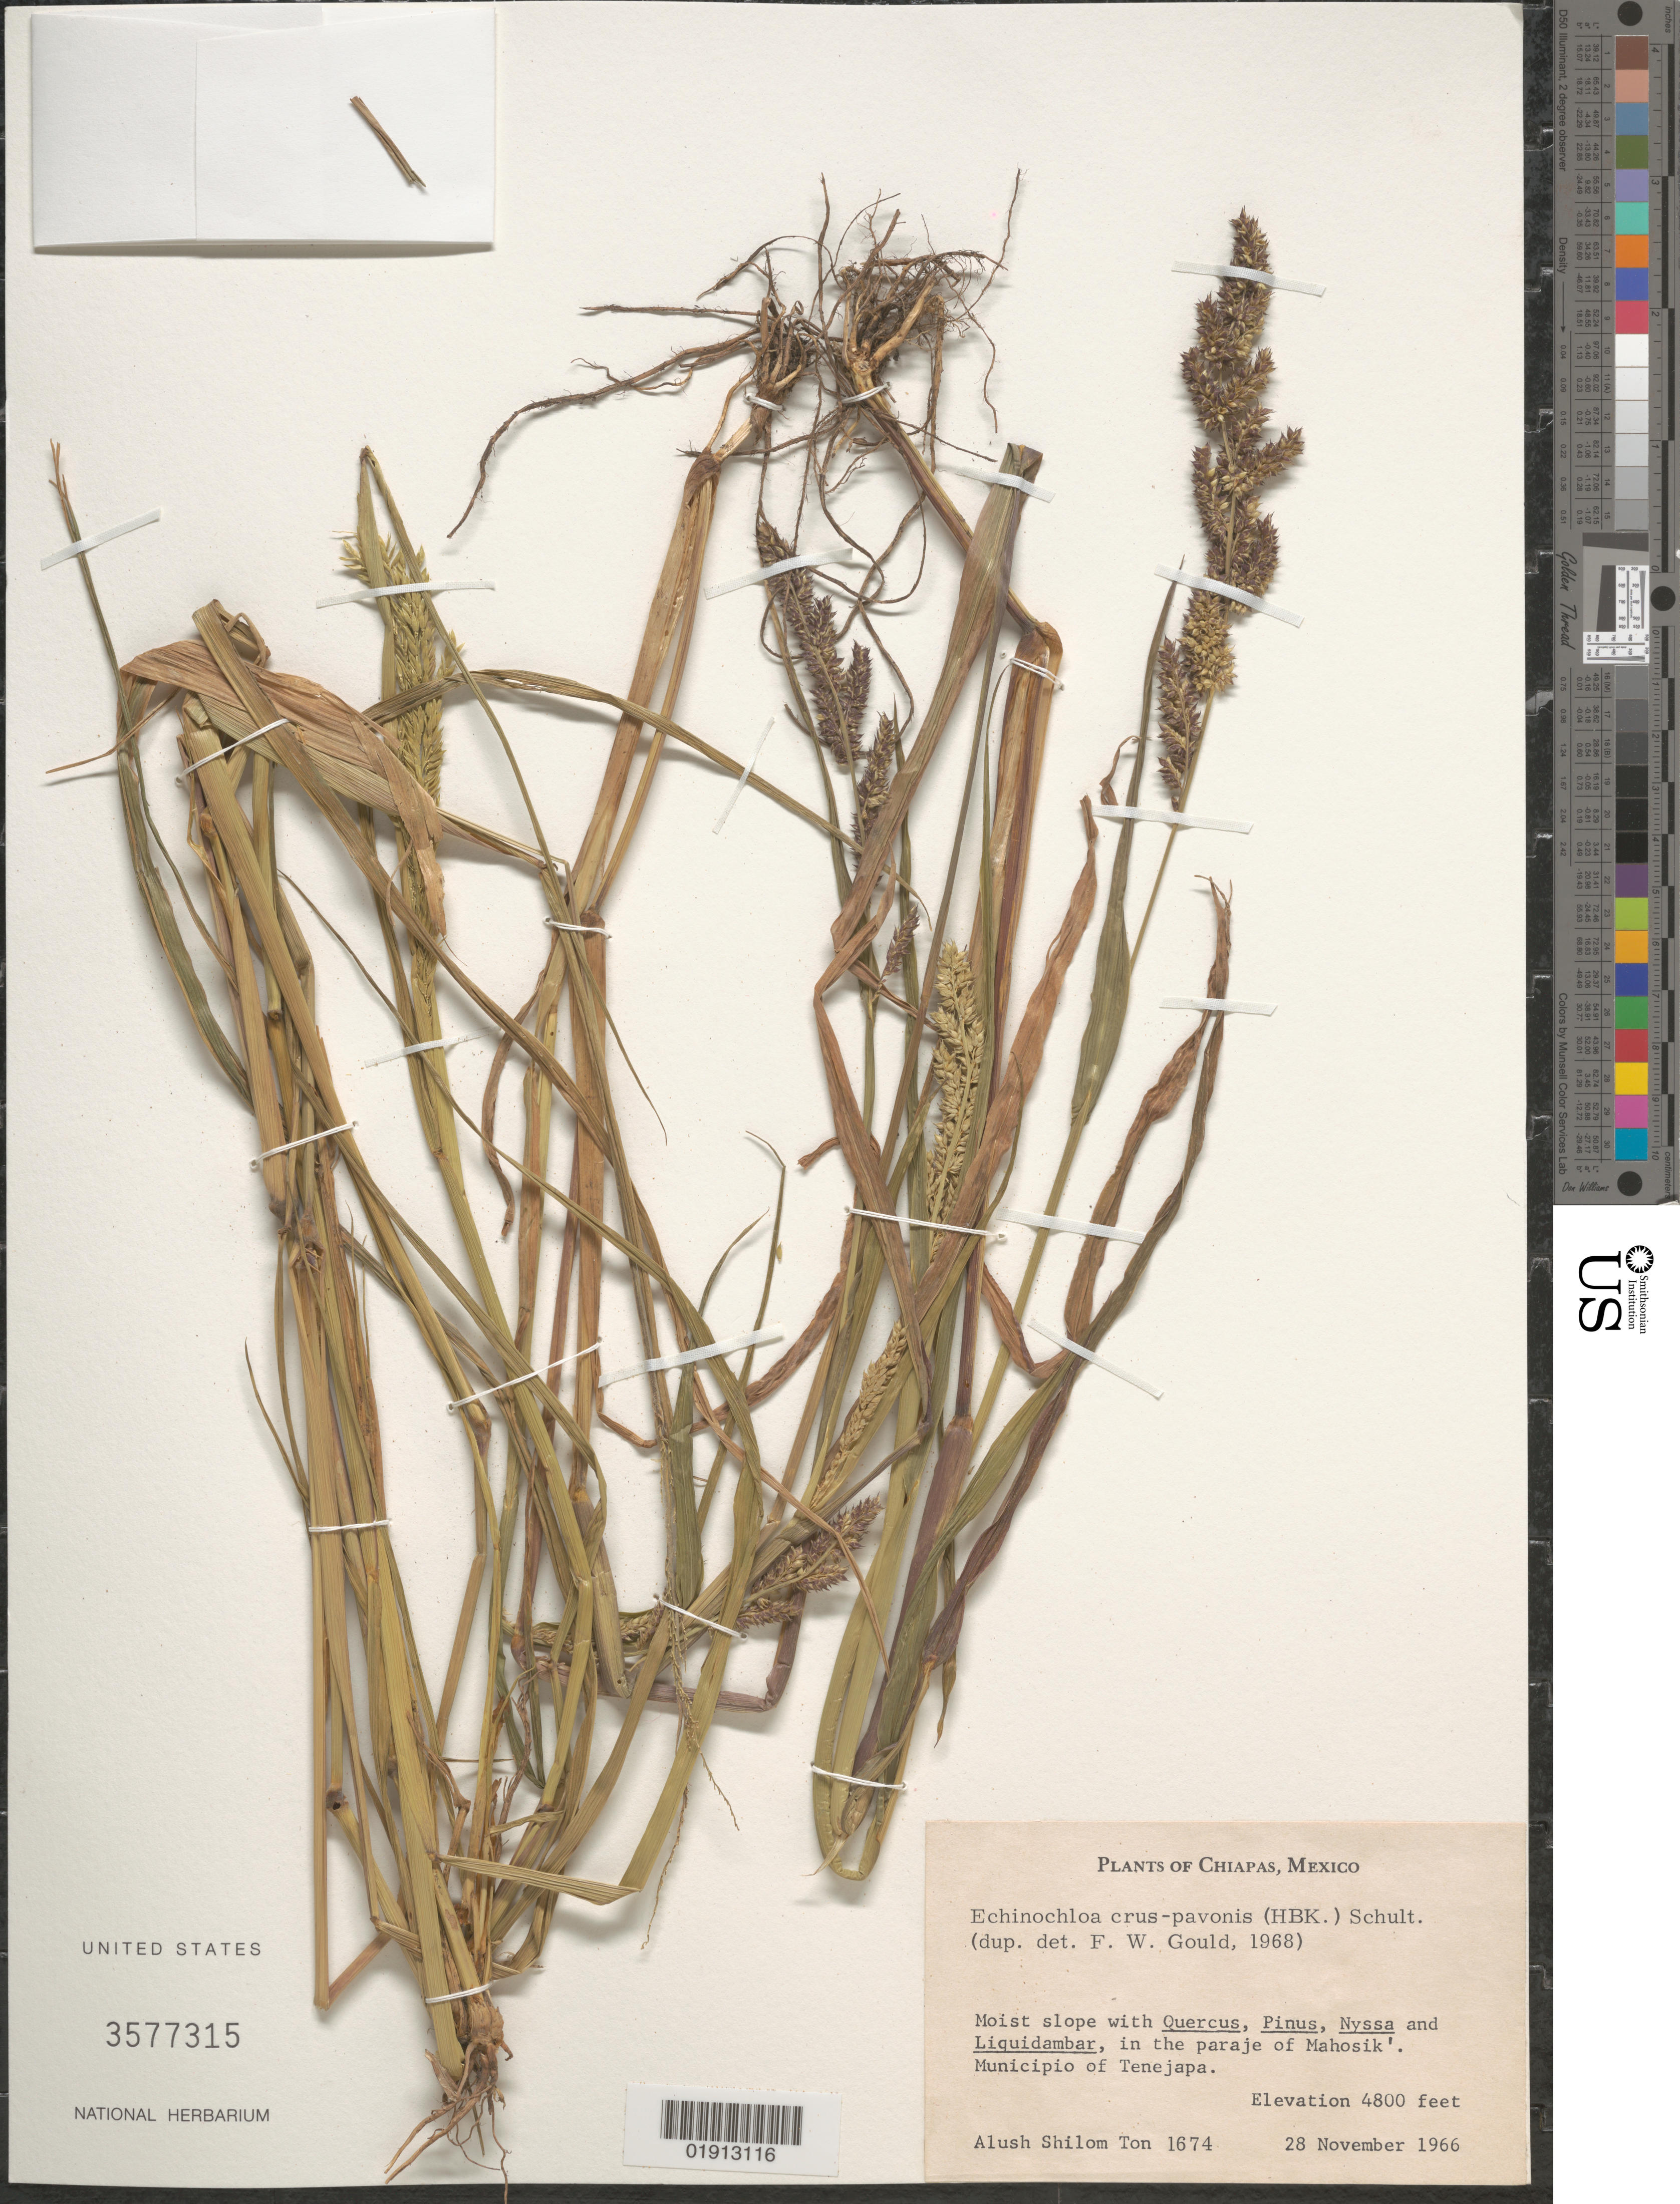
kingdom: Plantae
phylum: Tracheophyta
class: Liliopsida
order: Poales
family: Poaceae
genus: Echinochloa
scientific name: Echinochloa crus-pavonis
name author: (Kunth) Schult.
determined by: Gould, F. W.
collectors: A. S. Ton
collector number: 1674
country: Mexico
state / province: Chiapas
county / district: Tenejapa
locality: In the paraje of Mahosik'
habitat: Moist slope.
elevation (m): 1463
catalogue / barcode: US 3577315